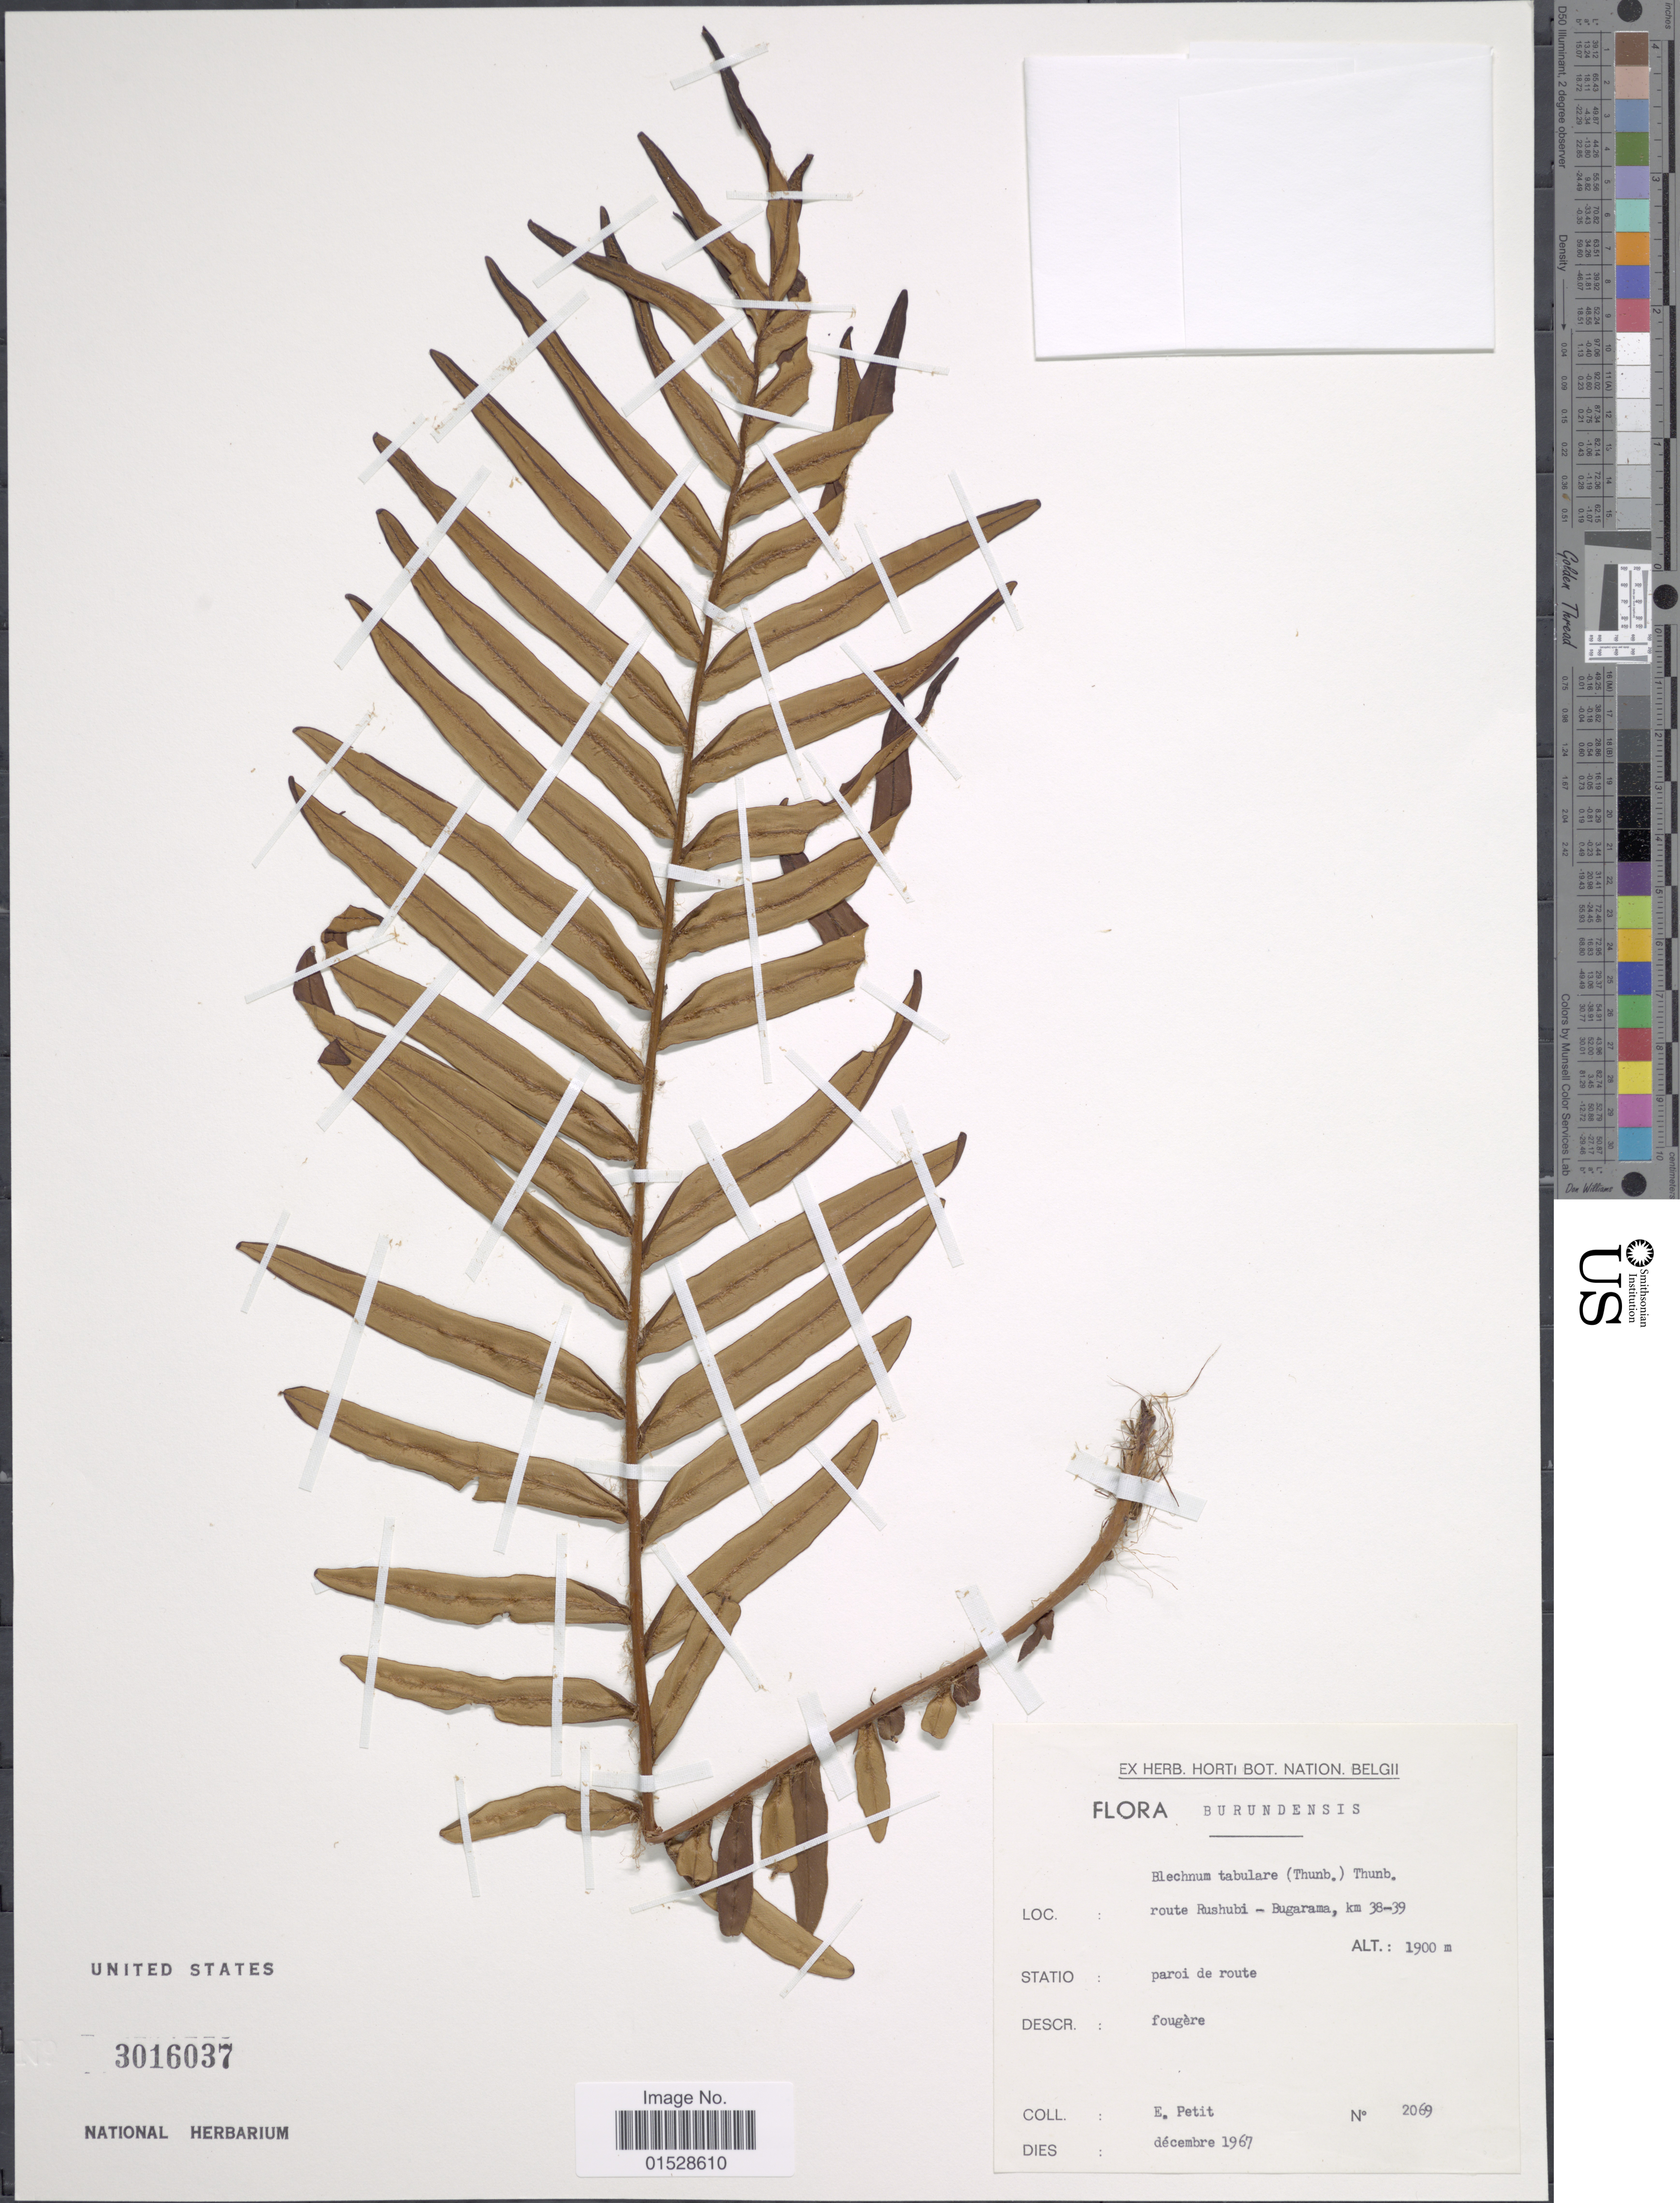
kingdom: Plantae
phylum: Tracheophyta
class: Polypodiopsida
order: Polypodiales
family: Blechnaceae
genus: Blechnum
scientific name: Blechnum tabulare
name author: (Thunb.) Kuhn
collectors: E. Petit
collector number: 2069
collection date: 1967-12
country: Burundi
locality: Burundensis, route Rushubi-Bugarama, km 38-39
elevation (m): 1900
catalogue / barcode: US 3016037